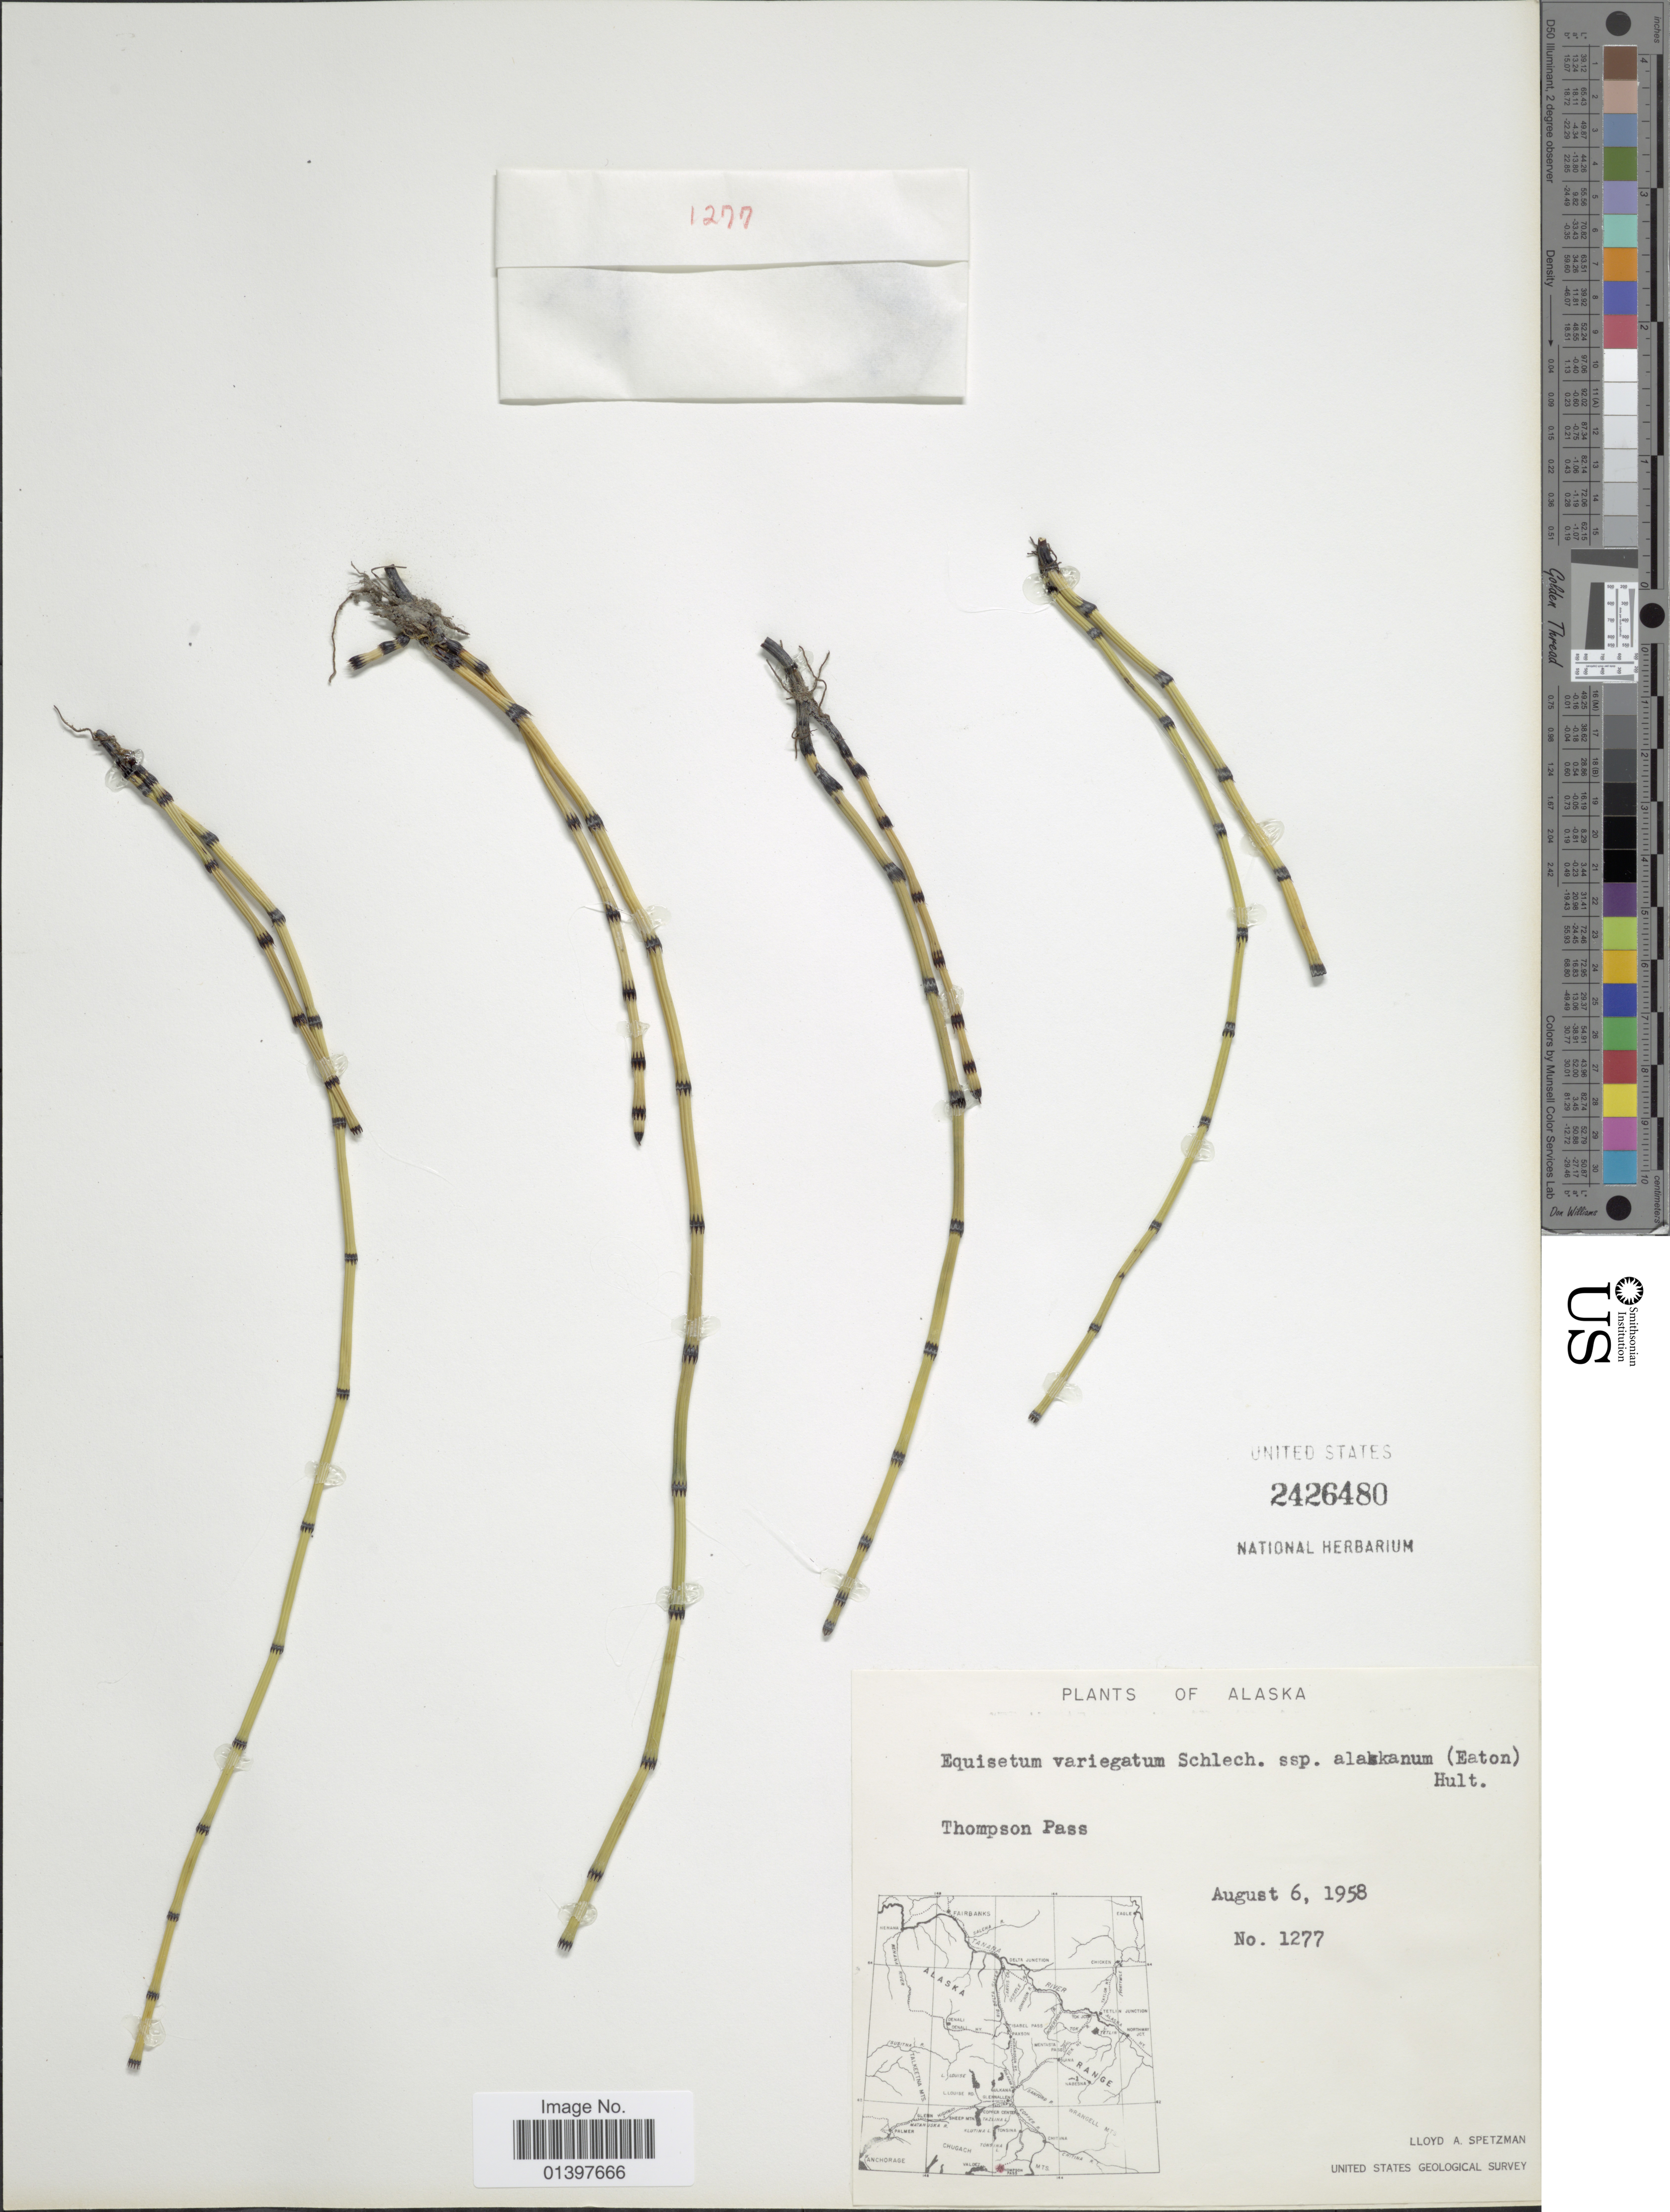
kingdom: Plantae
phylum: Tracheophyta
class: Polypodiopsida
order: Equisetales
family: Equisetaceae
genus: Equisetum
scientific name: Equisetum variegatum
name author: Schleich. ex F. Weber & D. Mohr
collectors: L. Spetzman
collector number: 1277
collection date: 1958-08-06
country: United States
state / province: Alaska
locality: Thompson Pass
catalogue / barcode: US 2426480